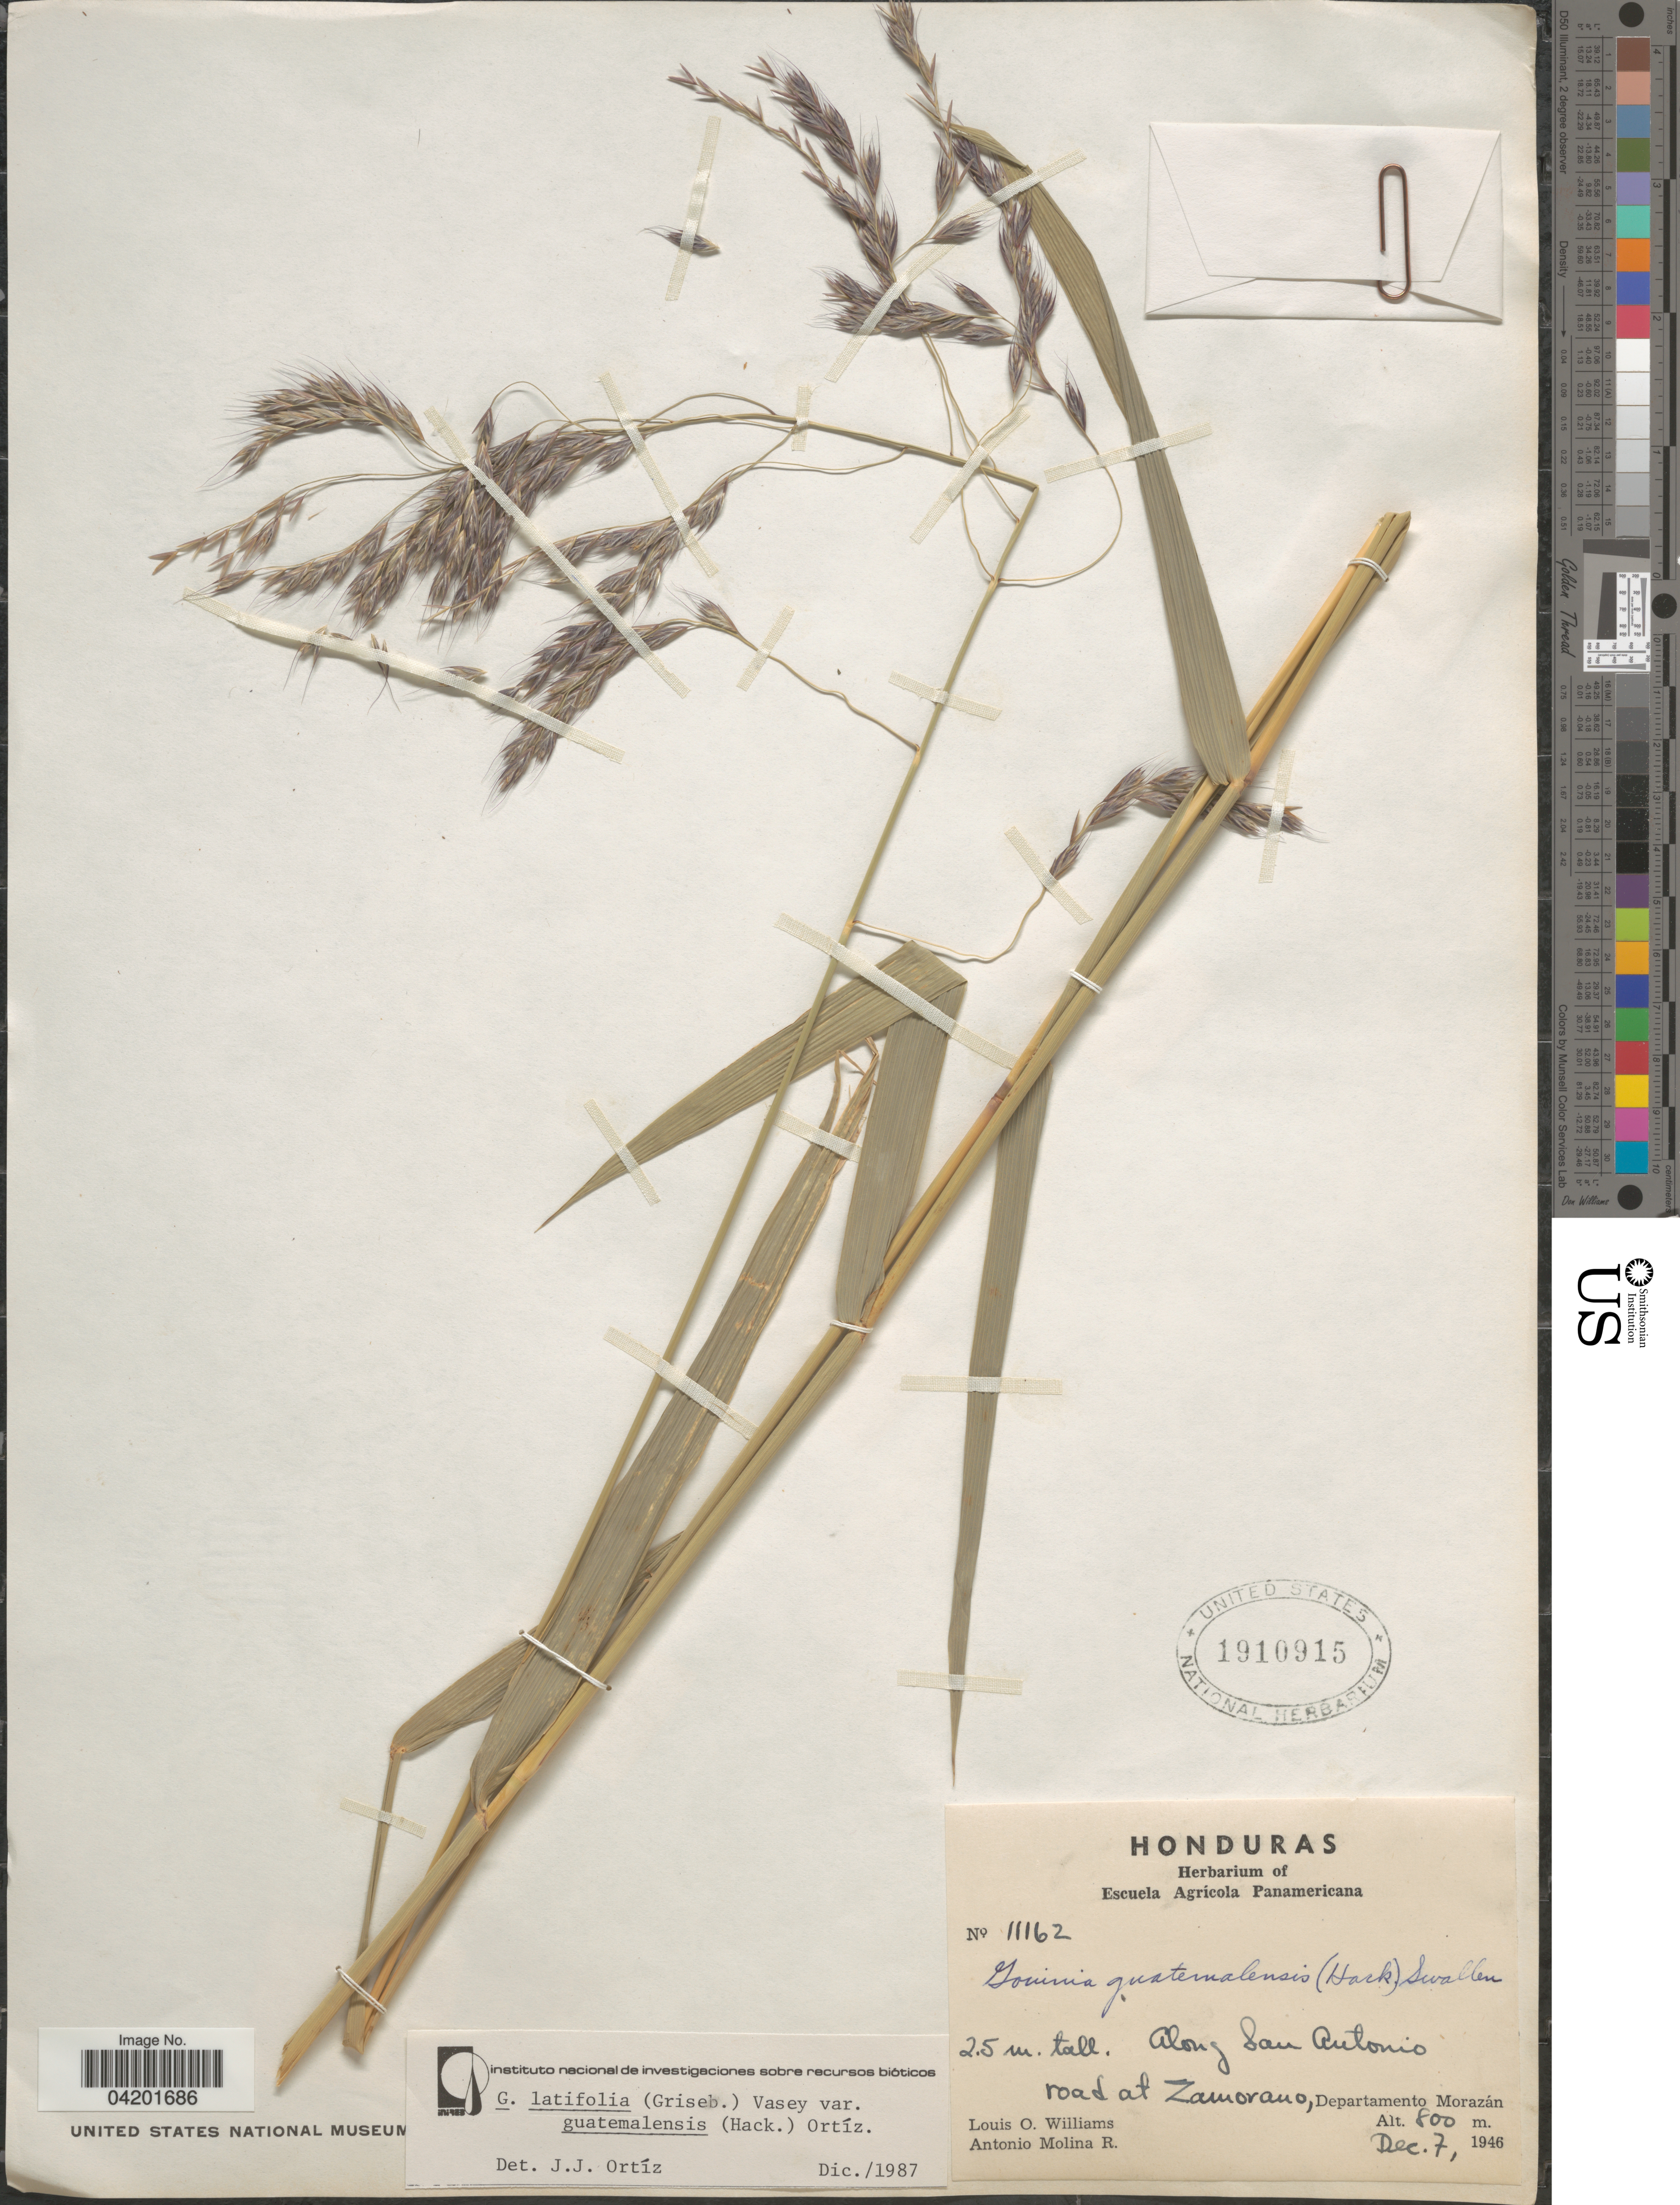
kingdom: Plantae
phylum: Tracheophyta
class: Liliopsida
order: Poales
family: Poaceae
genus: Gouinia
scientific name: Gouinia latifolia var. guatemalensis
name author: (Griseb.) Vasey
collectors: L. O. Williams & A. Molina R.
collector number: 11162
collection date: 1946-12-07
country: Honduras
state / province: Fco. Morazán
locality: Along San Antonio road at Zamorano, Departamento Morazán.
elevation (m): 800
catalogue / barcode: US 1910915